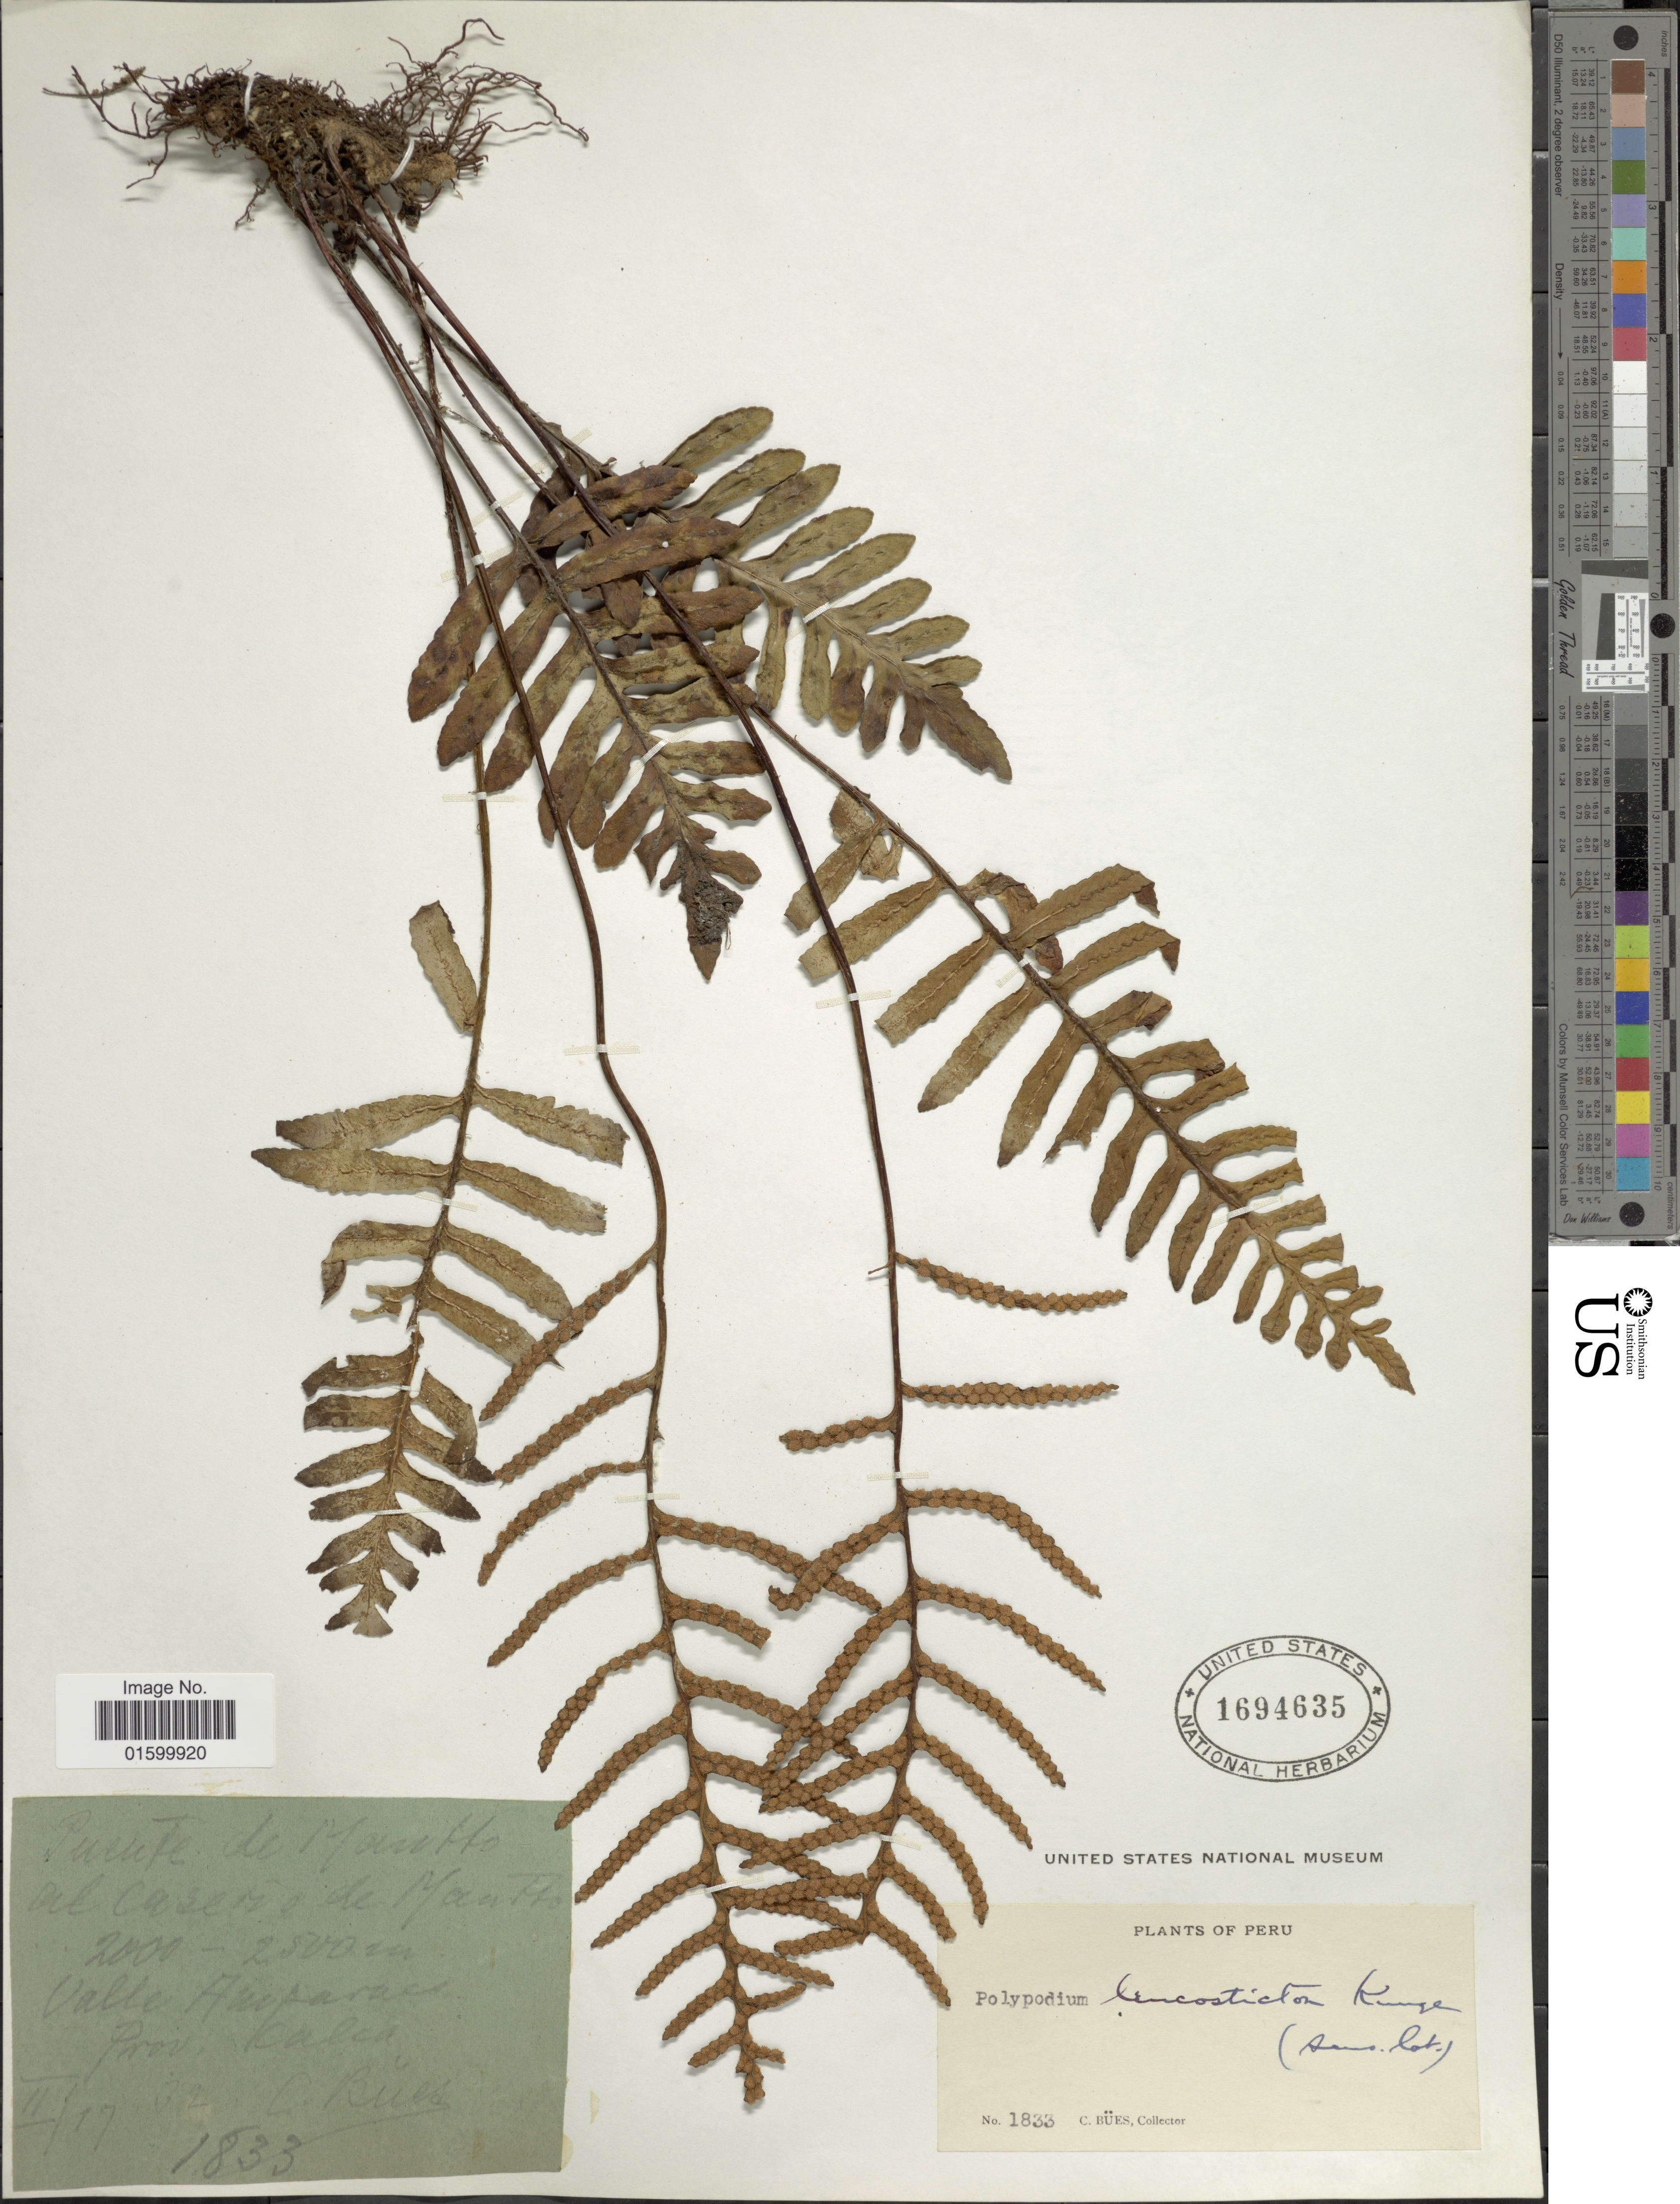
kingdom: Plantae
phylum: Tracheophyta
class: Polypodiopsida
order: Polypodiales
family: Polypodiaceae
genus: Pleopeltis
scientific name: Pleopeltis remota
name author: (Desv.) A.R. Sm.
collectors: C. Bues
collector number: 1833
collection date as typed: Transcribed d/m/y: 17/2/32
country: Peru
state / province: Cusco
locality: Puente de Mantto al caserio de Mantto, Valle Amparaes, Prov. Calca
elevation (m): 2000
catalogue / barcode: US 1694635